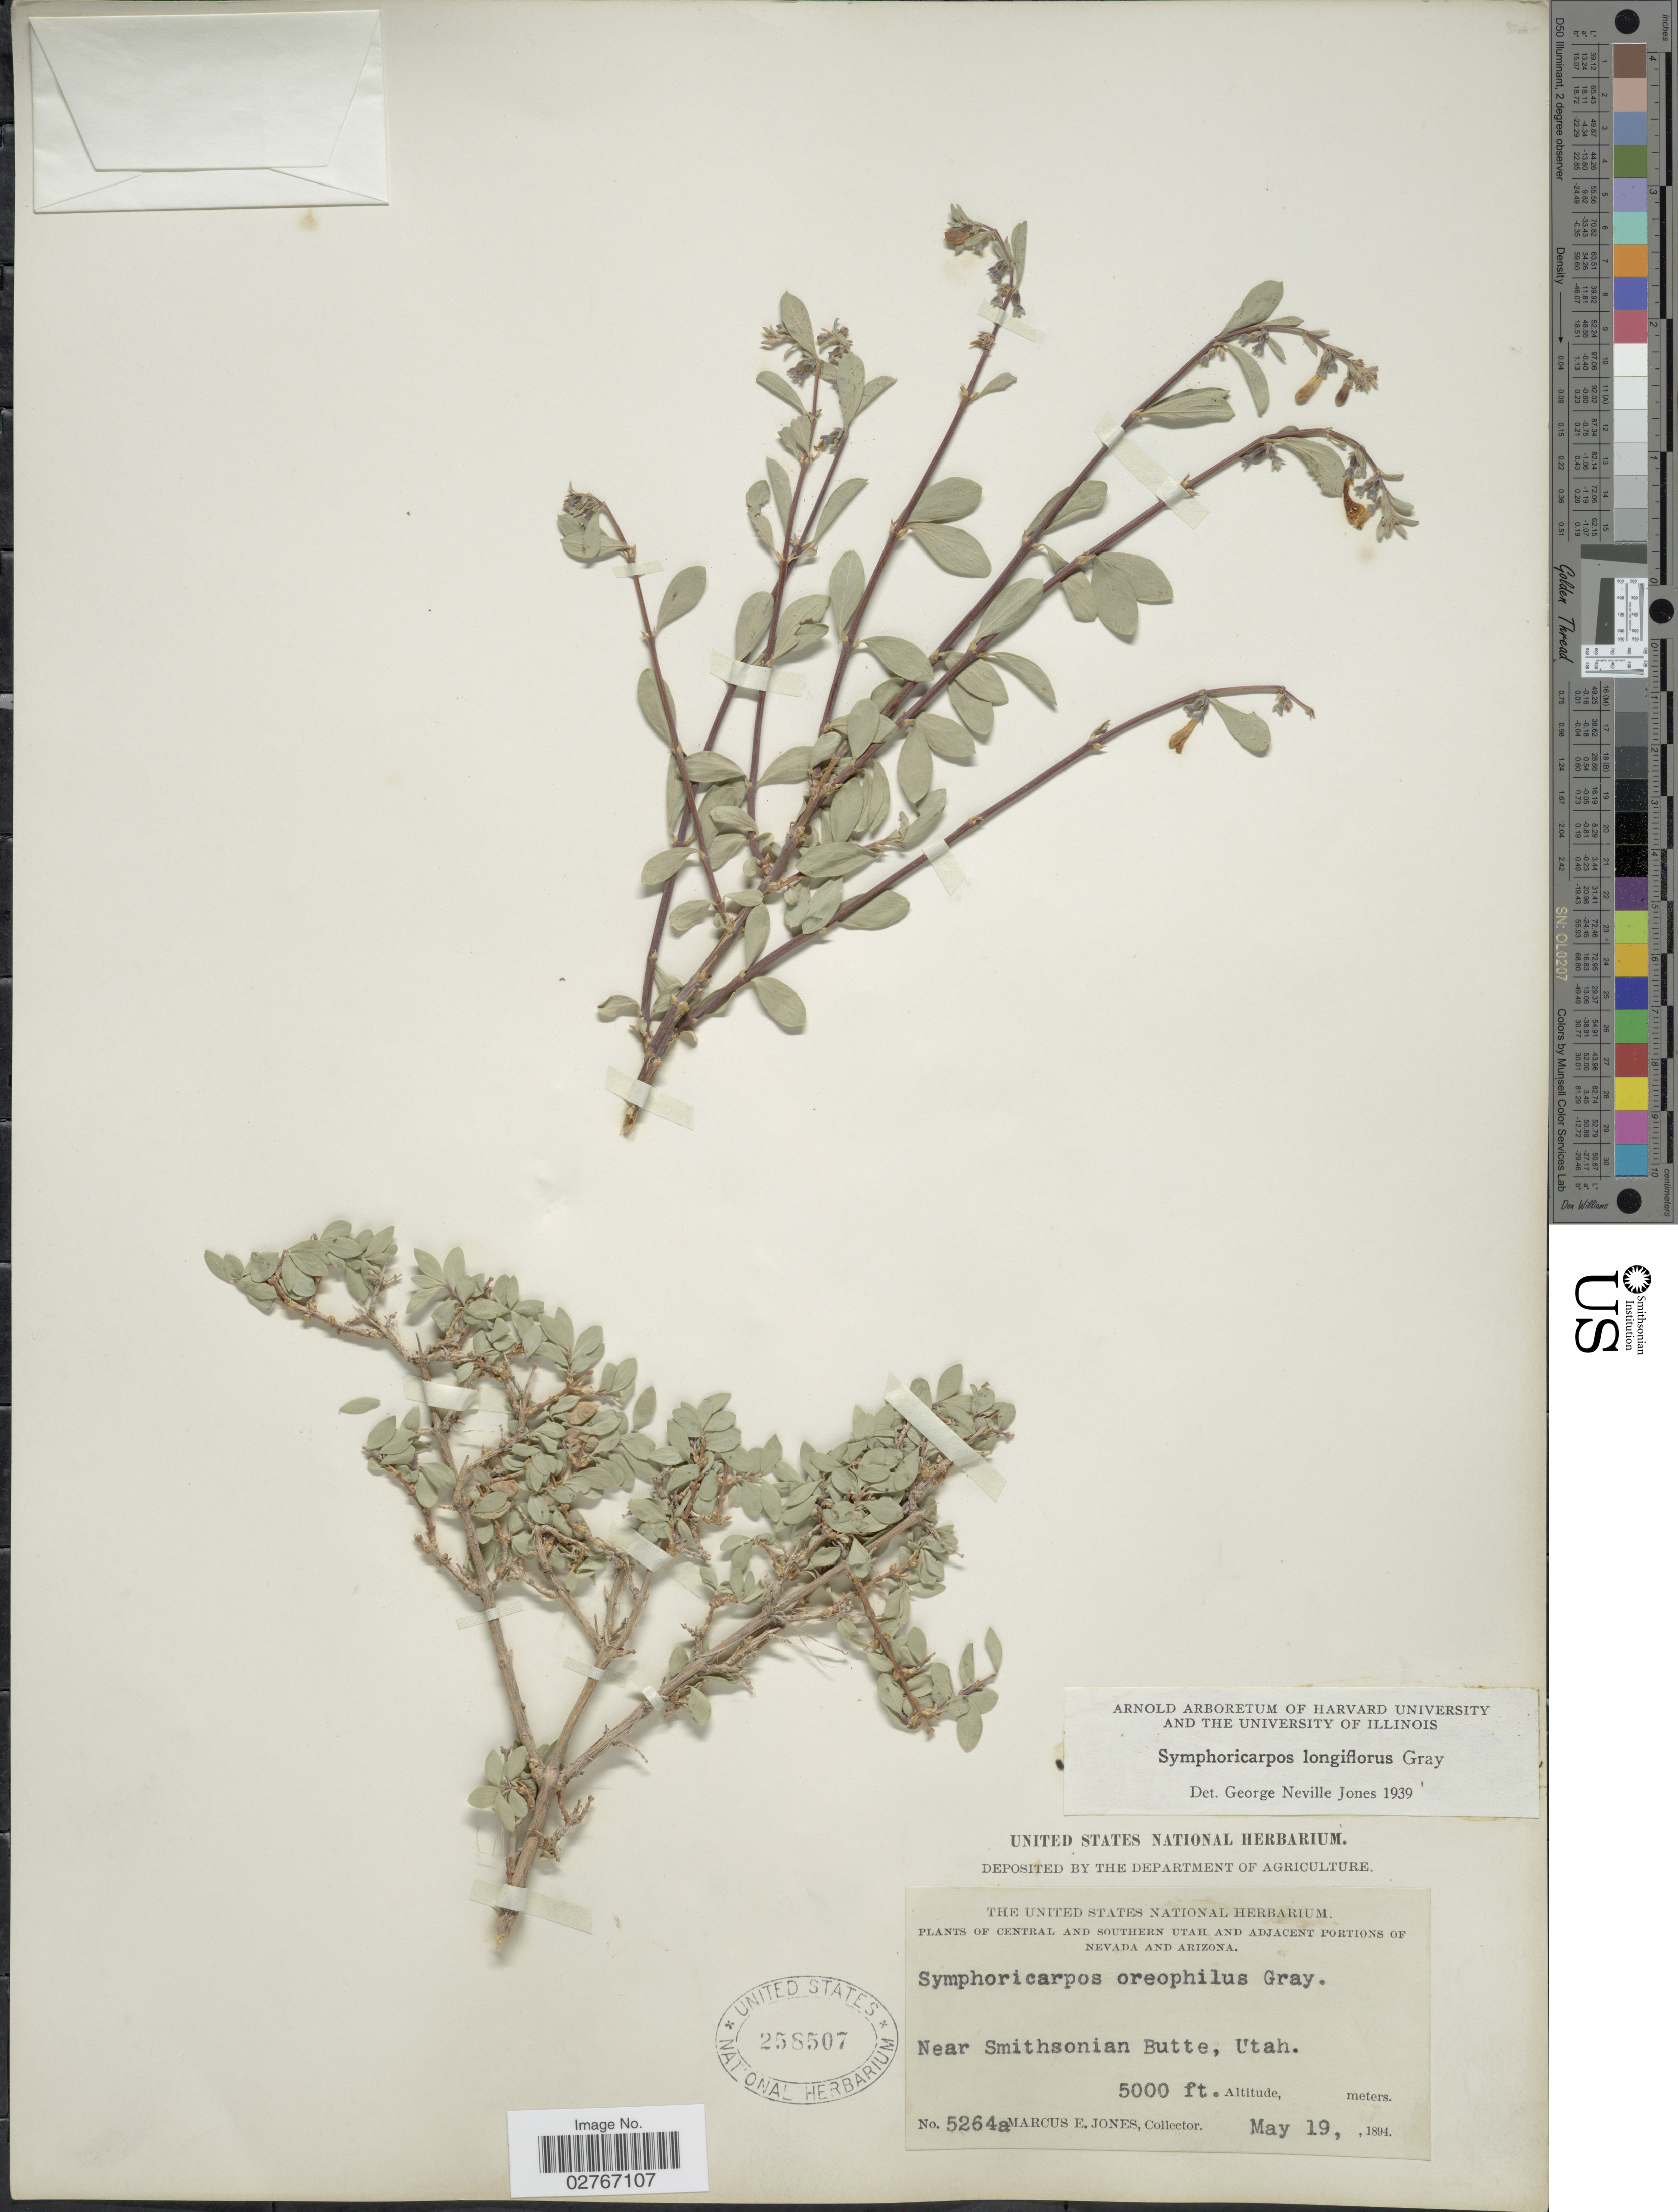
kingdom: Plantae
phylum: Tracheophyta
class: Magnoliopsida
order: Dipsacales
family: Caprifoliaceae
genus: Symphoricarpos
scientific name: Symphoricarpos longiflorus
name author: A. Gray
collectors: M. E. Jones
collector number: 5264a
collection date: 1894-05-19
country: United States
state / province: Utah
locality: Central and Southern Utah, Near Smithsonian Butte.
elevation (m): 1524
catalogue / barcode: US 258507